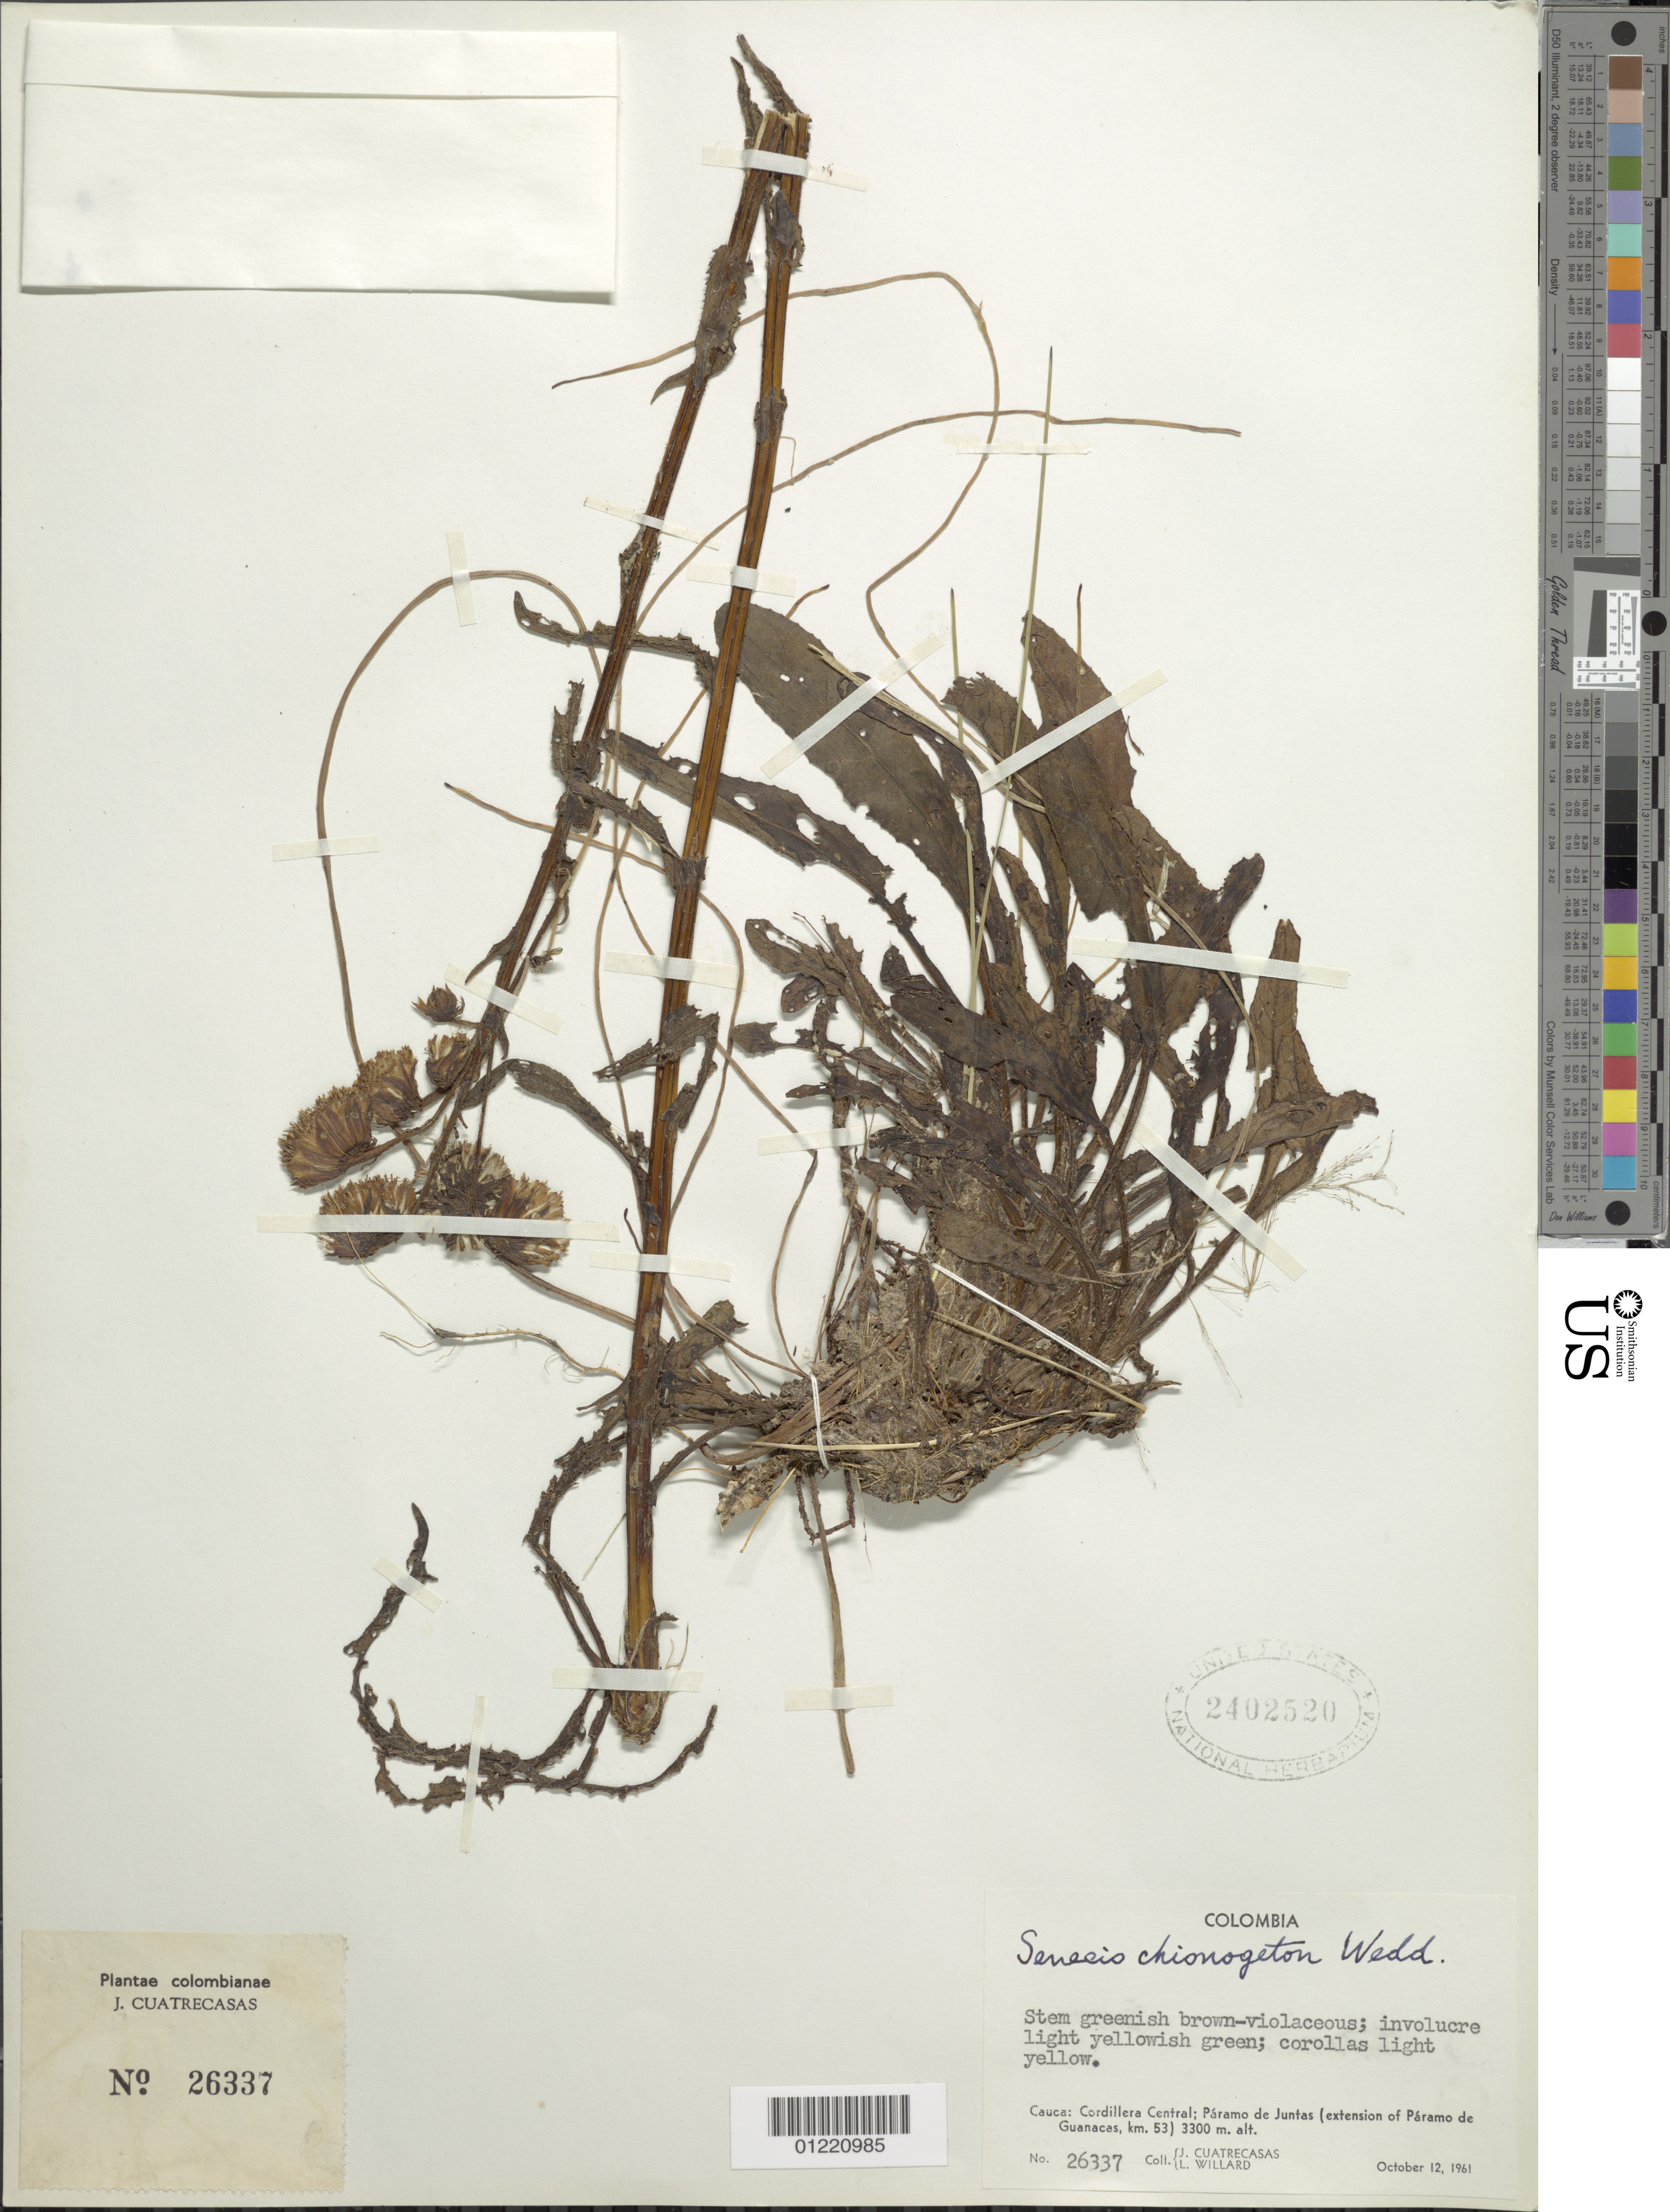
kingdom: Plantae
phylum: Tracheophyta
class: Magnoliopsida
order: Asterales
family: Asteraceae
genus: Senecio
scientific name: Senecio tephrosioides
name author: Turcz.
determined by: Salomon, Luciana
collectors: J. Cuatrecasas & L. Willard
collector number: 26337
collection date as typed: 12-Oct-61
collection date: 1961-10-12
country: Colombia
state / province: Cauca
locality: Cordillera Central: Paramo de Juntas (extension of Paramo de Guanacas, km 53)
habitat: paramo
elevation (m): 3300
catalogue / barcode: US 2402520